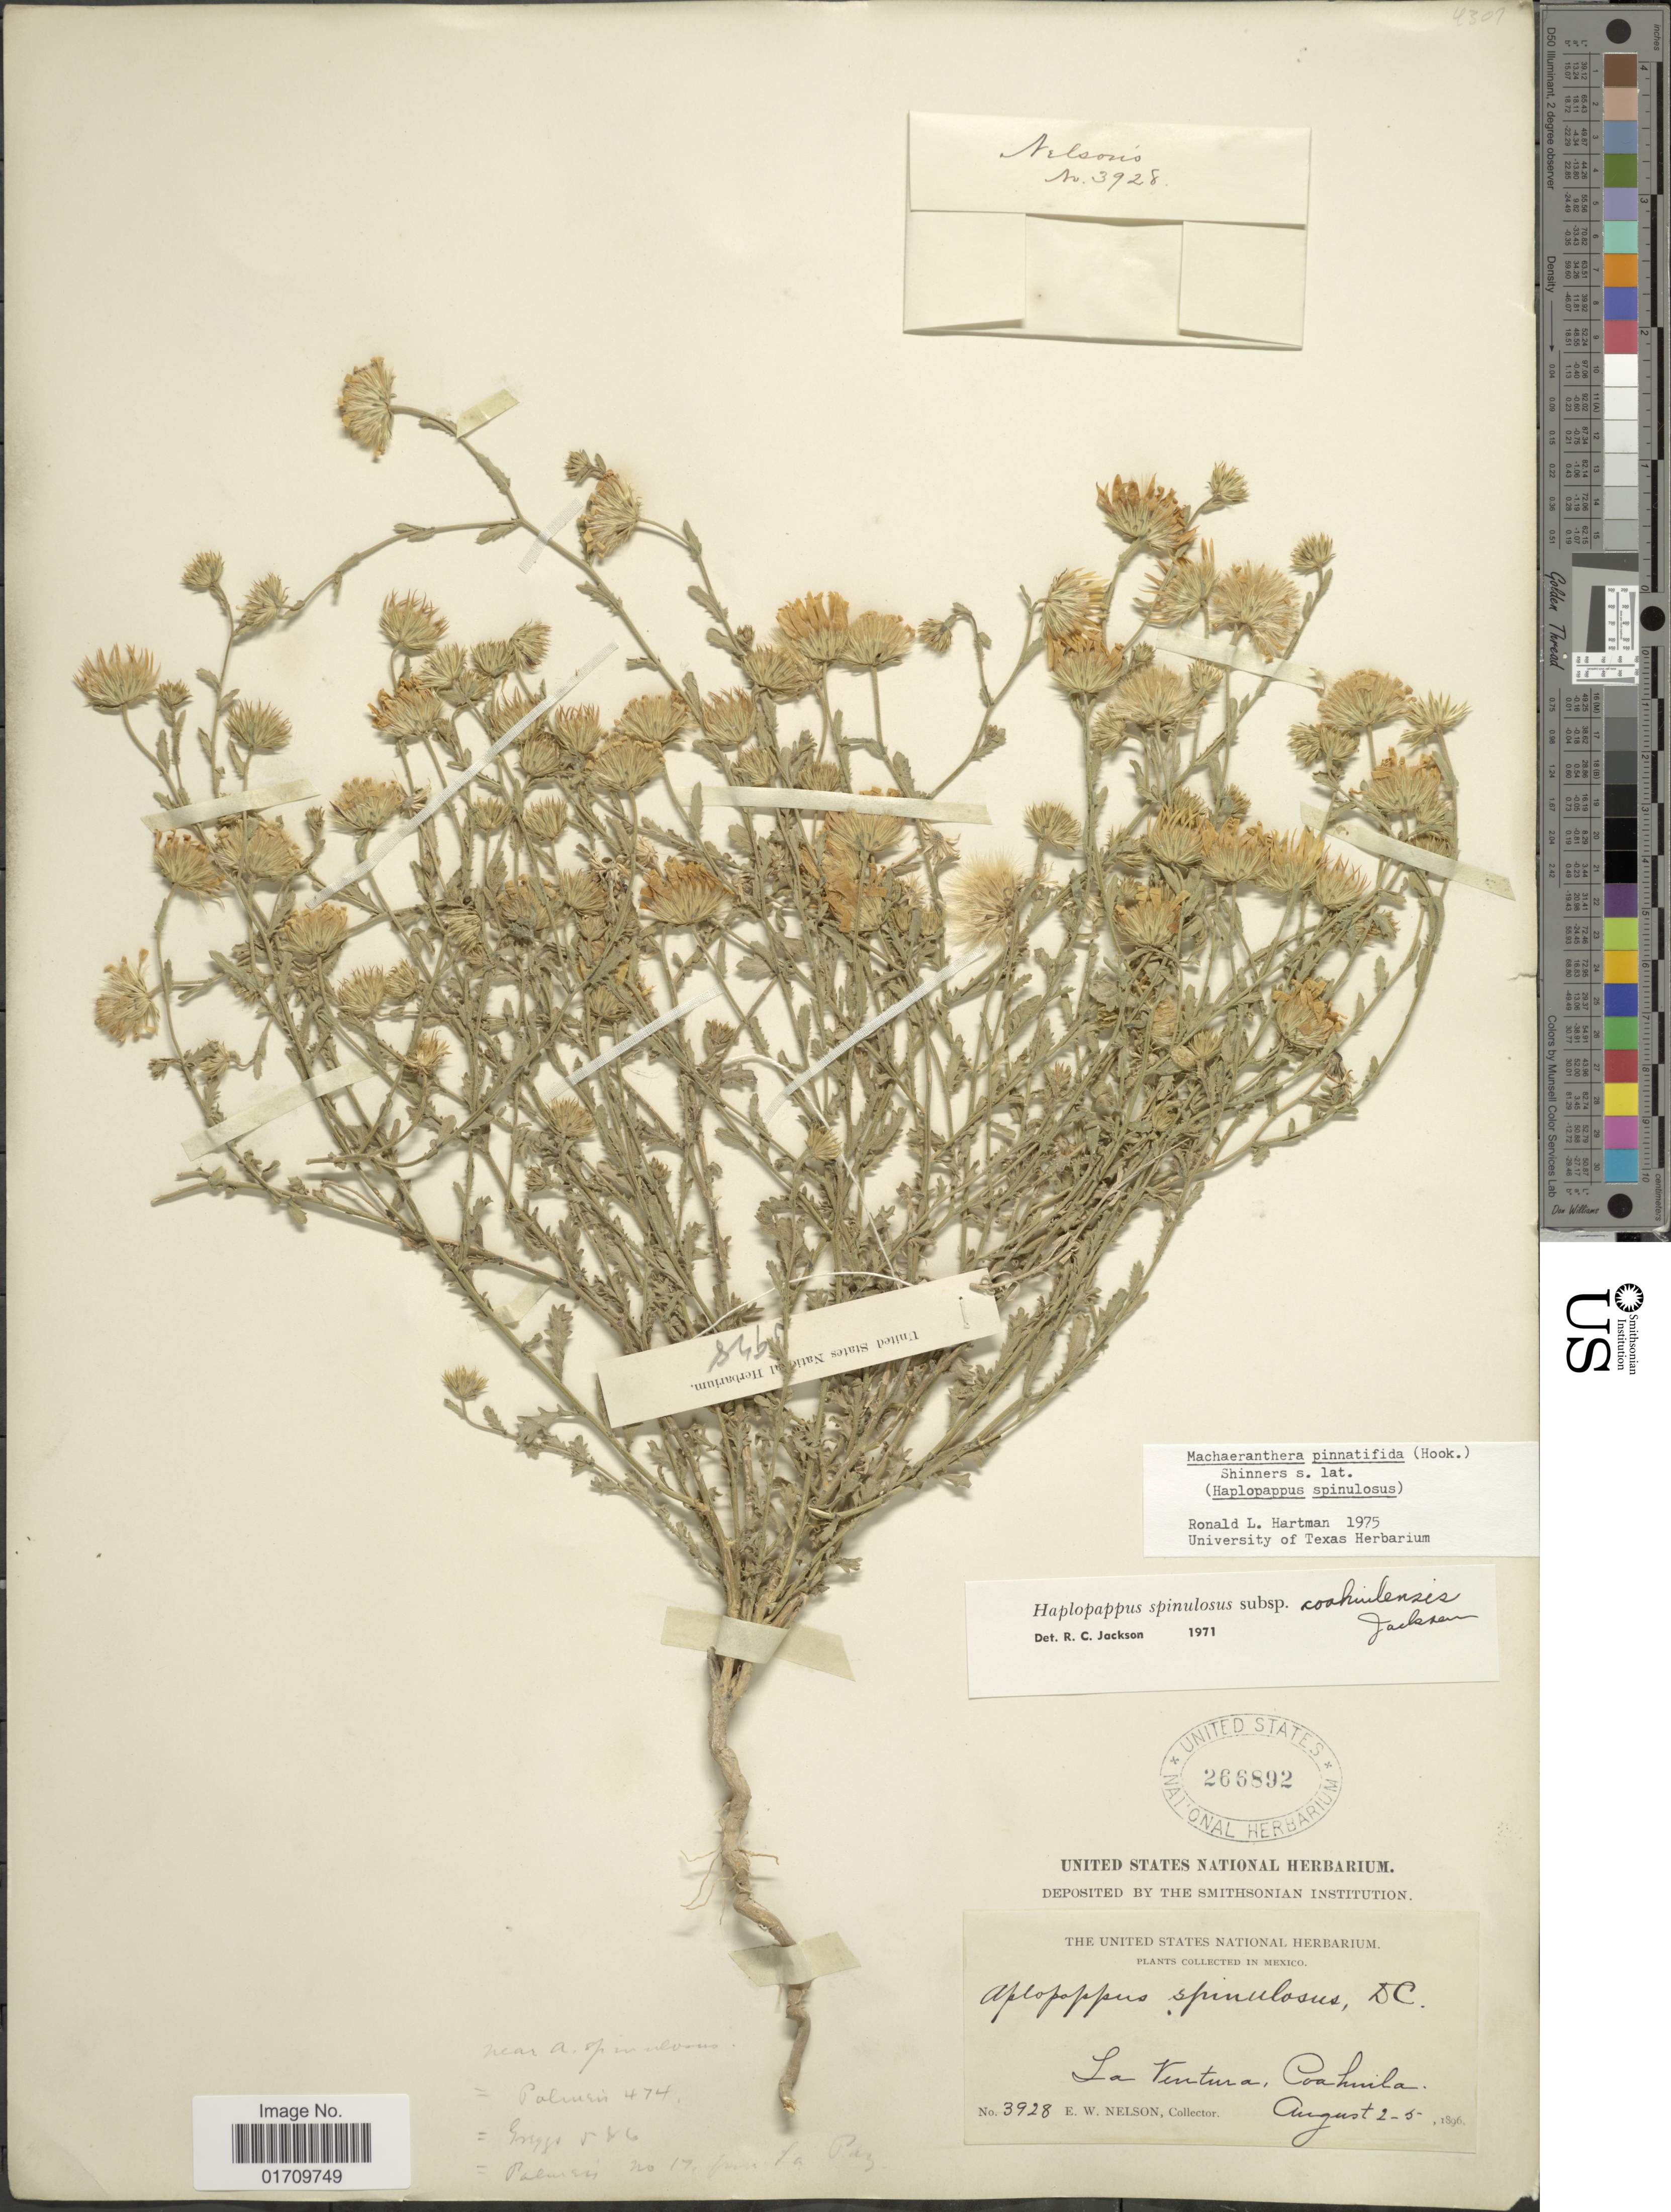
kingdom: Plantae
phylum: Tracheophyta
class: Magnoliopsida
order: Asterales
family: Asteraceae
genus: Machaeranthera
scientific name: Machaeranthera pinnatifida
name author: (Hook.) Shinners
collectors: E. W. Nelson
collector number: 3928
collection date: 1896-08-02/1896-08-05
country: Mexico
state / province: Coahuila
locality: La Ventura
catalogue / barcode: US 266892